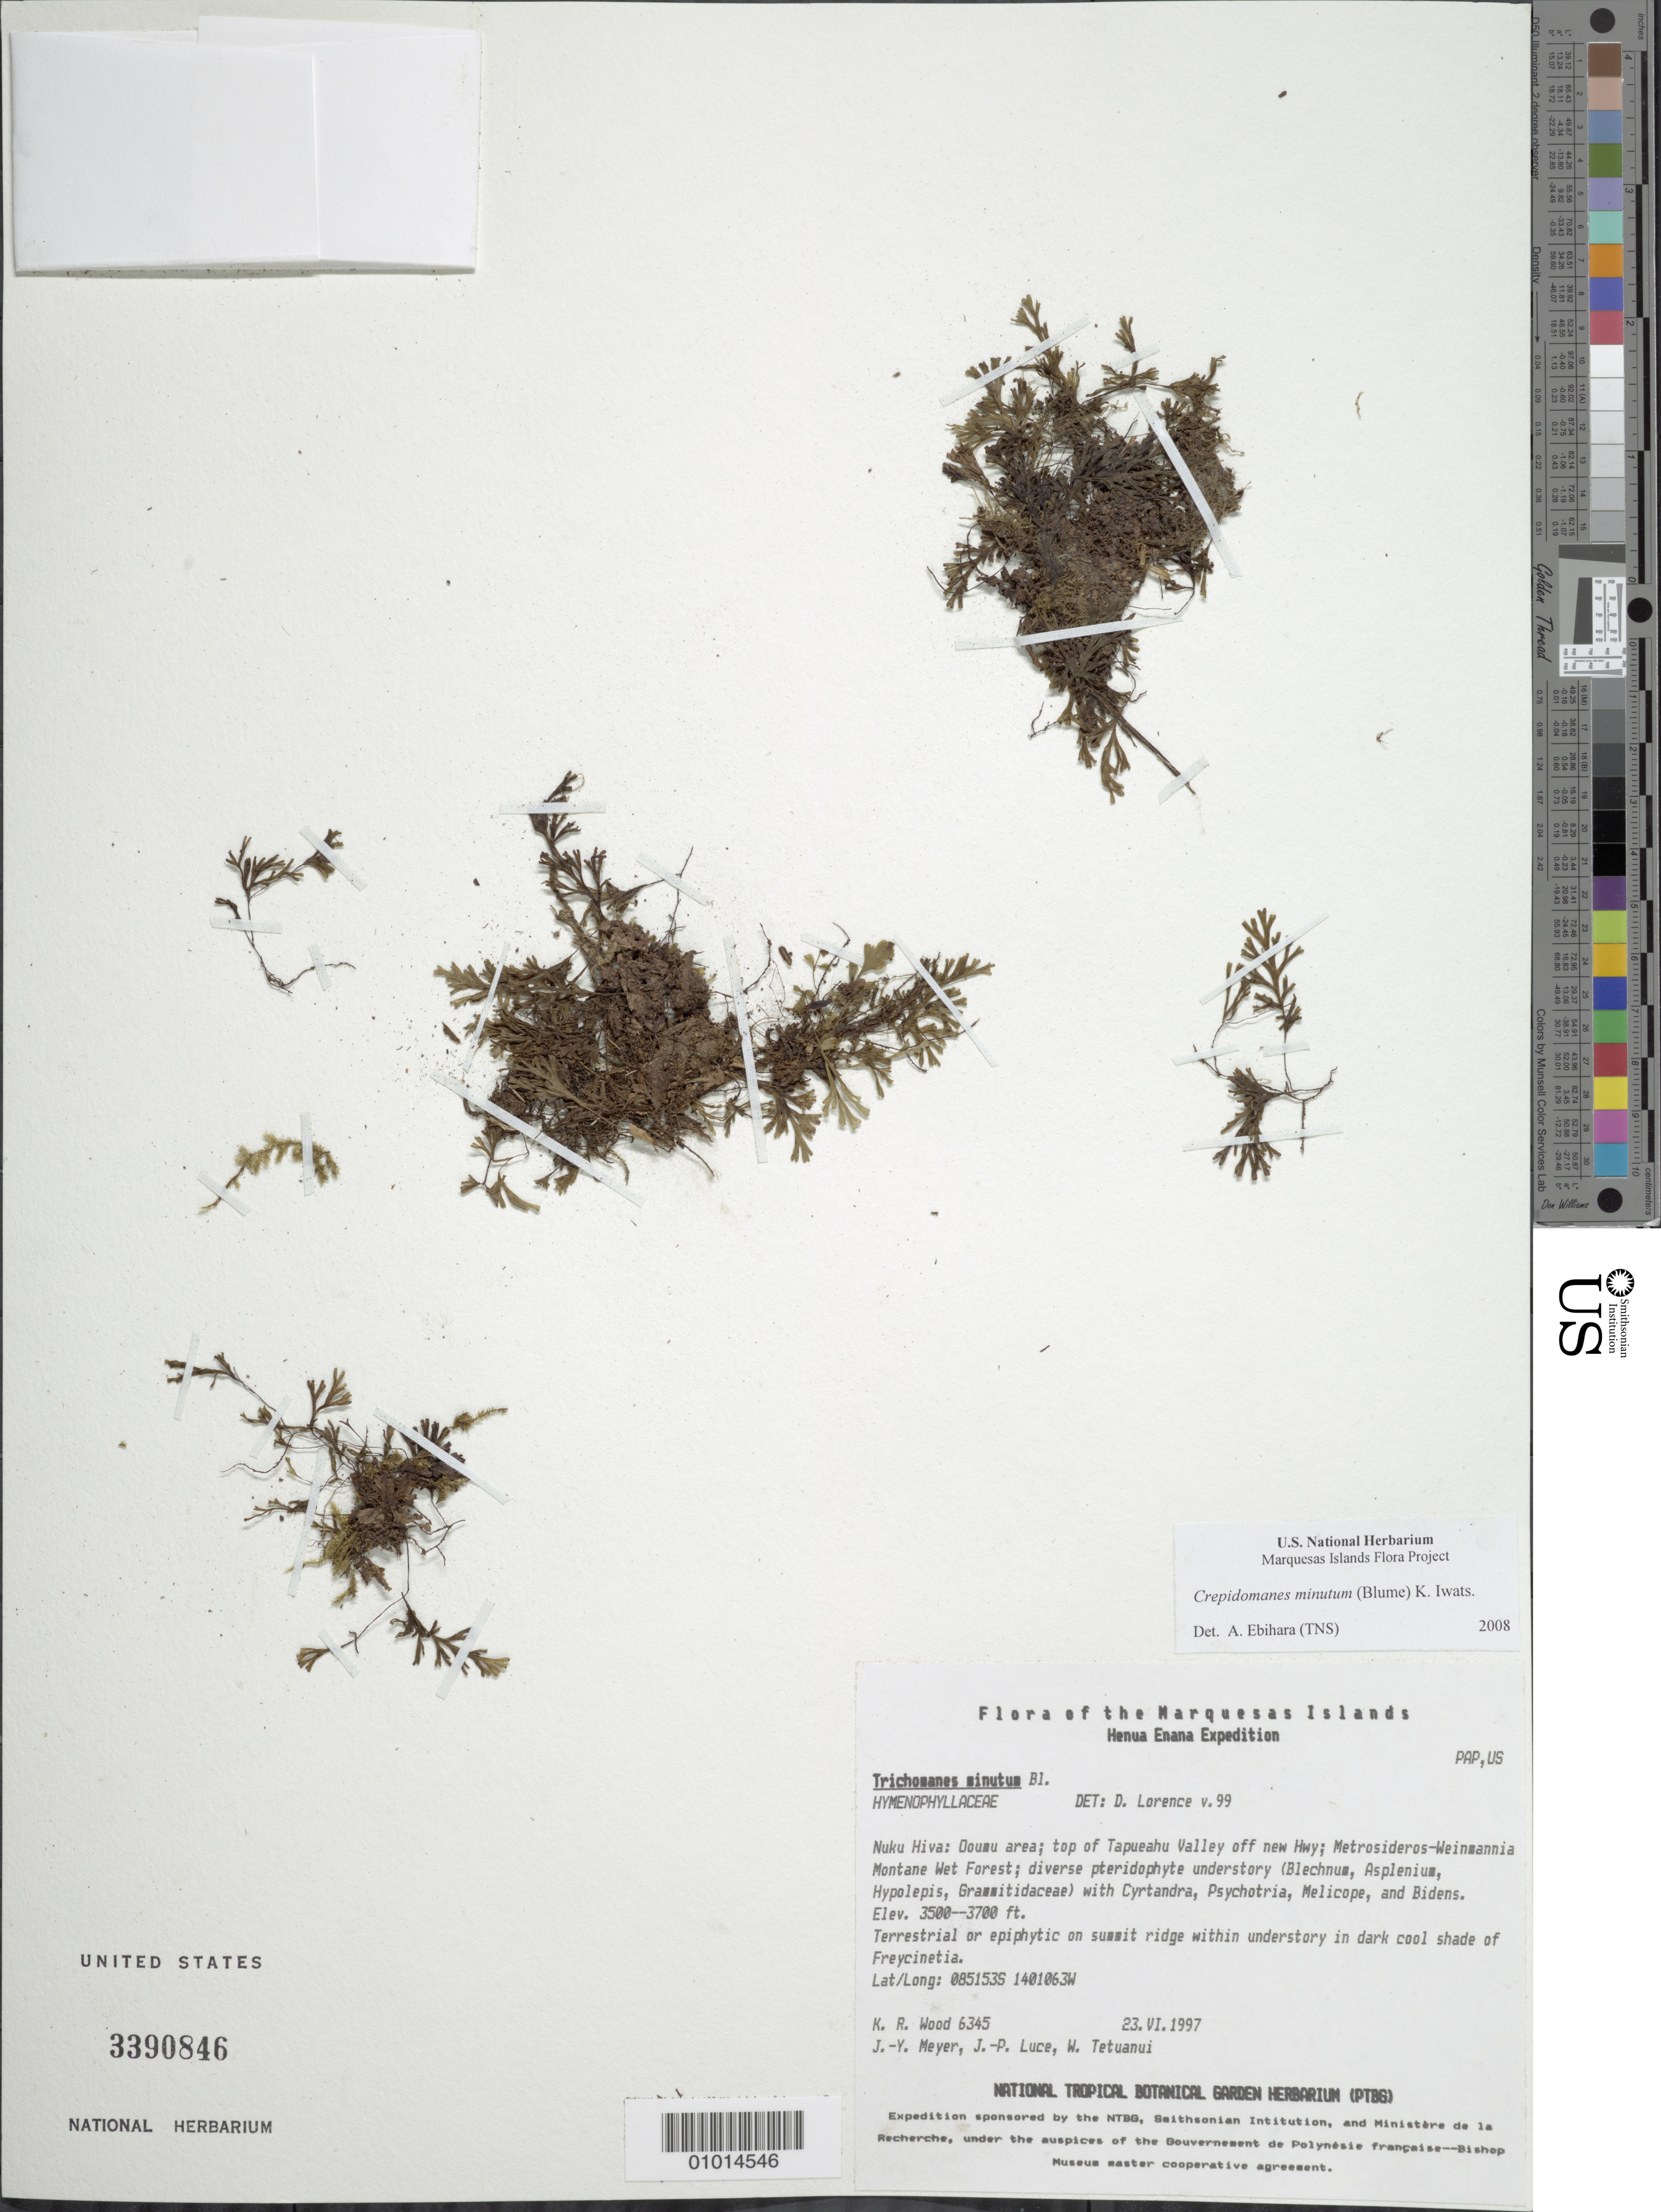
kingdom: Plantae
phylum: Tracheophyta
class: Polypodiopsida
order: Hymenophyllales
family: Hymenophyllaceae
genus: Crepidomanes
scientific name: Crepidomanes minutum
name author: (Blume) K. Iwats.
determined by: Ebihara, A.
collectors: K. R. Wood, J.-Y. Meyer, J. Luce & W. Tetuanui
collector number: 6345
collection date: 1997-06-23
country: French Polynesia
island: Nuku Hiva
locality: Ooumu area, top of Tapueahu Valley off new Hwy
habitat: On summit ridges, in Metrosideros-Weinmannia Maontane Wet Forest; diverse pteridophyte understory (Blechnum, Asplenium, Hypolepis, Grammitidaceae)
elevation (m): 1067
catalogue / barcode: US 3390846